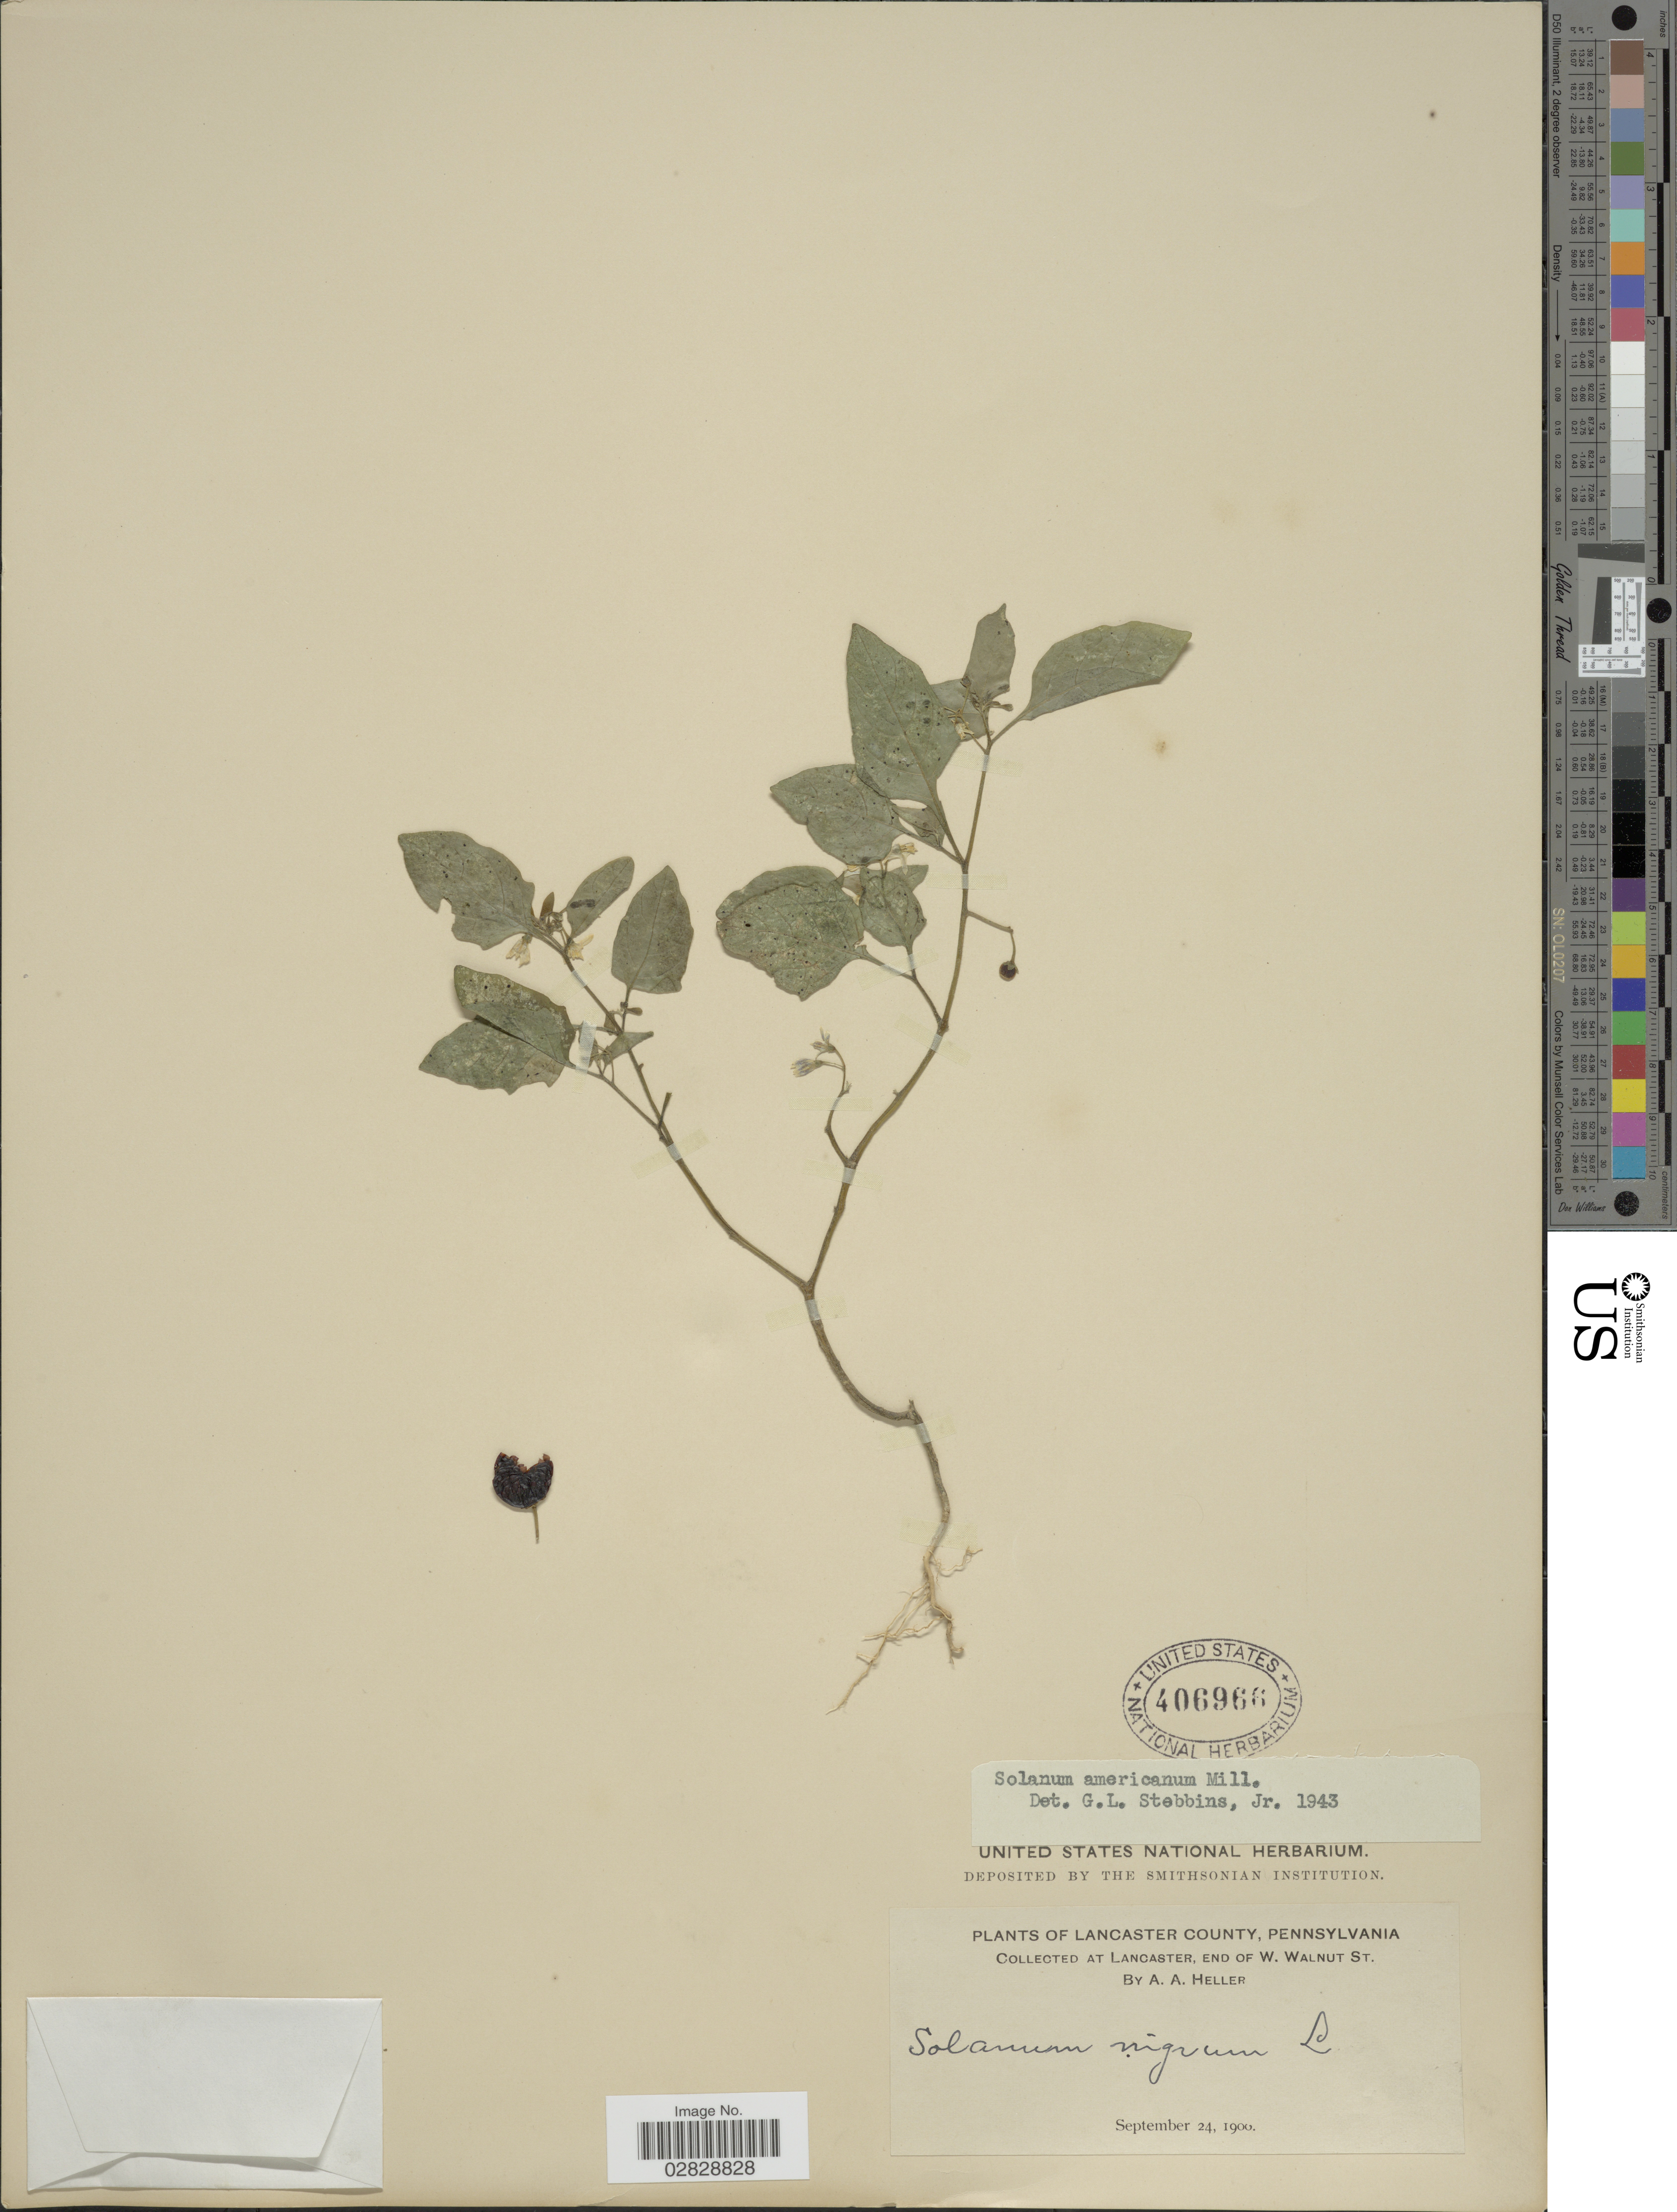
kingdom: Plantae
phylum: Tracheophyta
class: Magnoliopsida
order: Solanales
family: Solanaceae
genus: Solanum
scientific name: Solanum emulans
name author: Raf.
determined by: Knapp, S. D.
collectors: A. A. Heller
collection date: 1900-09-24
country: United States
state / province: Pennsylvania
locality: Lancaster County. At Lancaster, End of W. Walnut St.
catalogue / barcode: US 406966